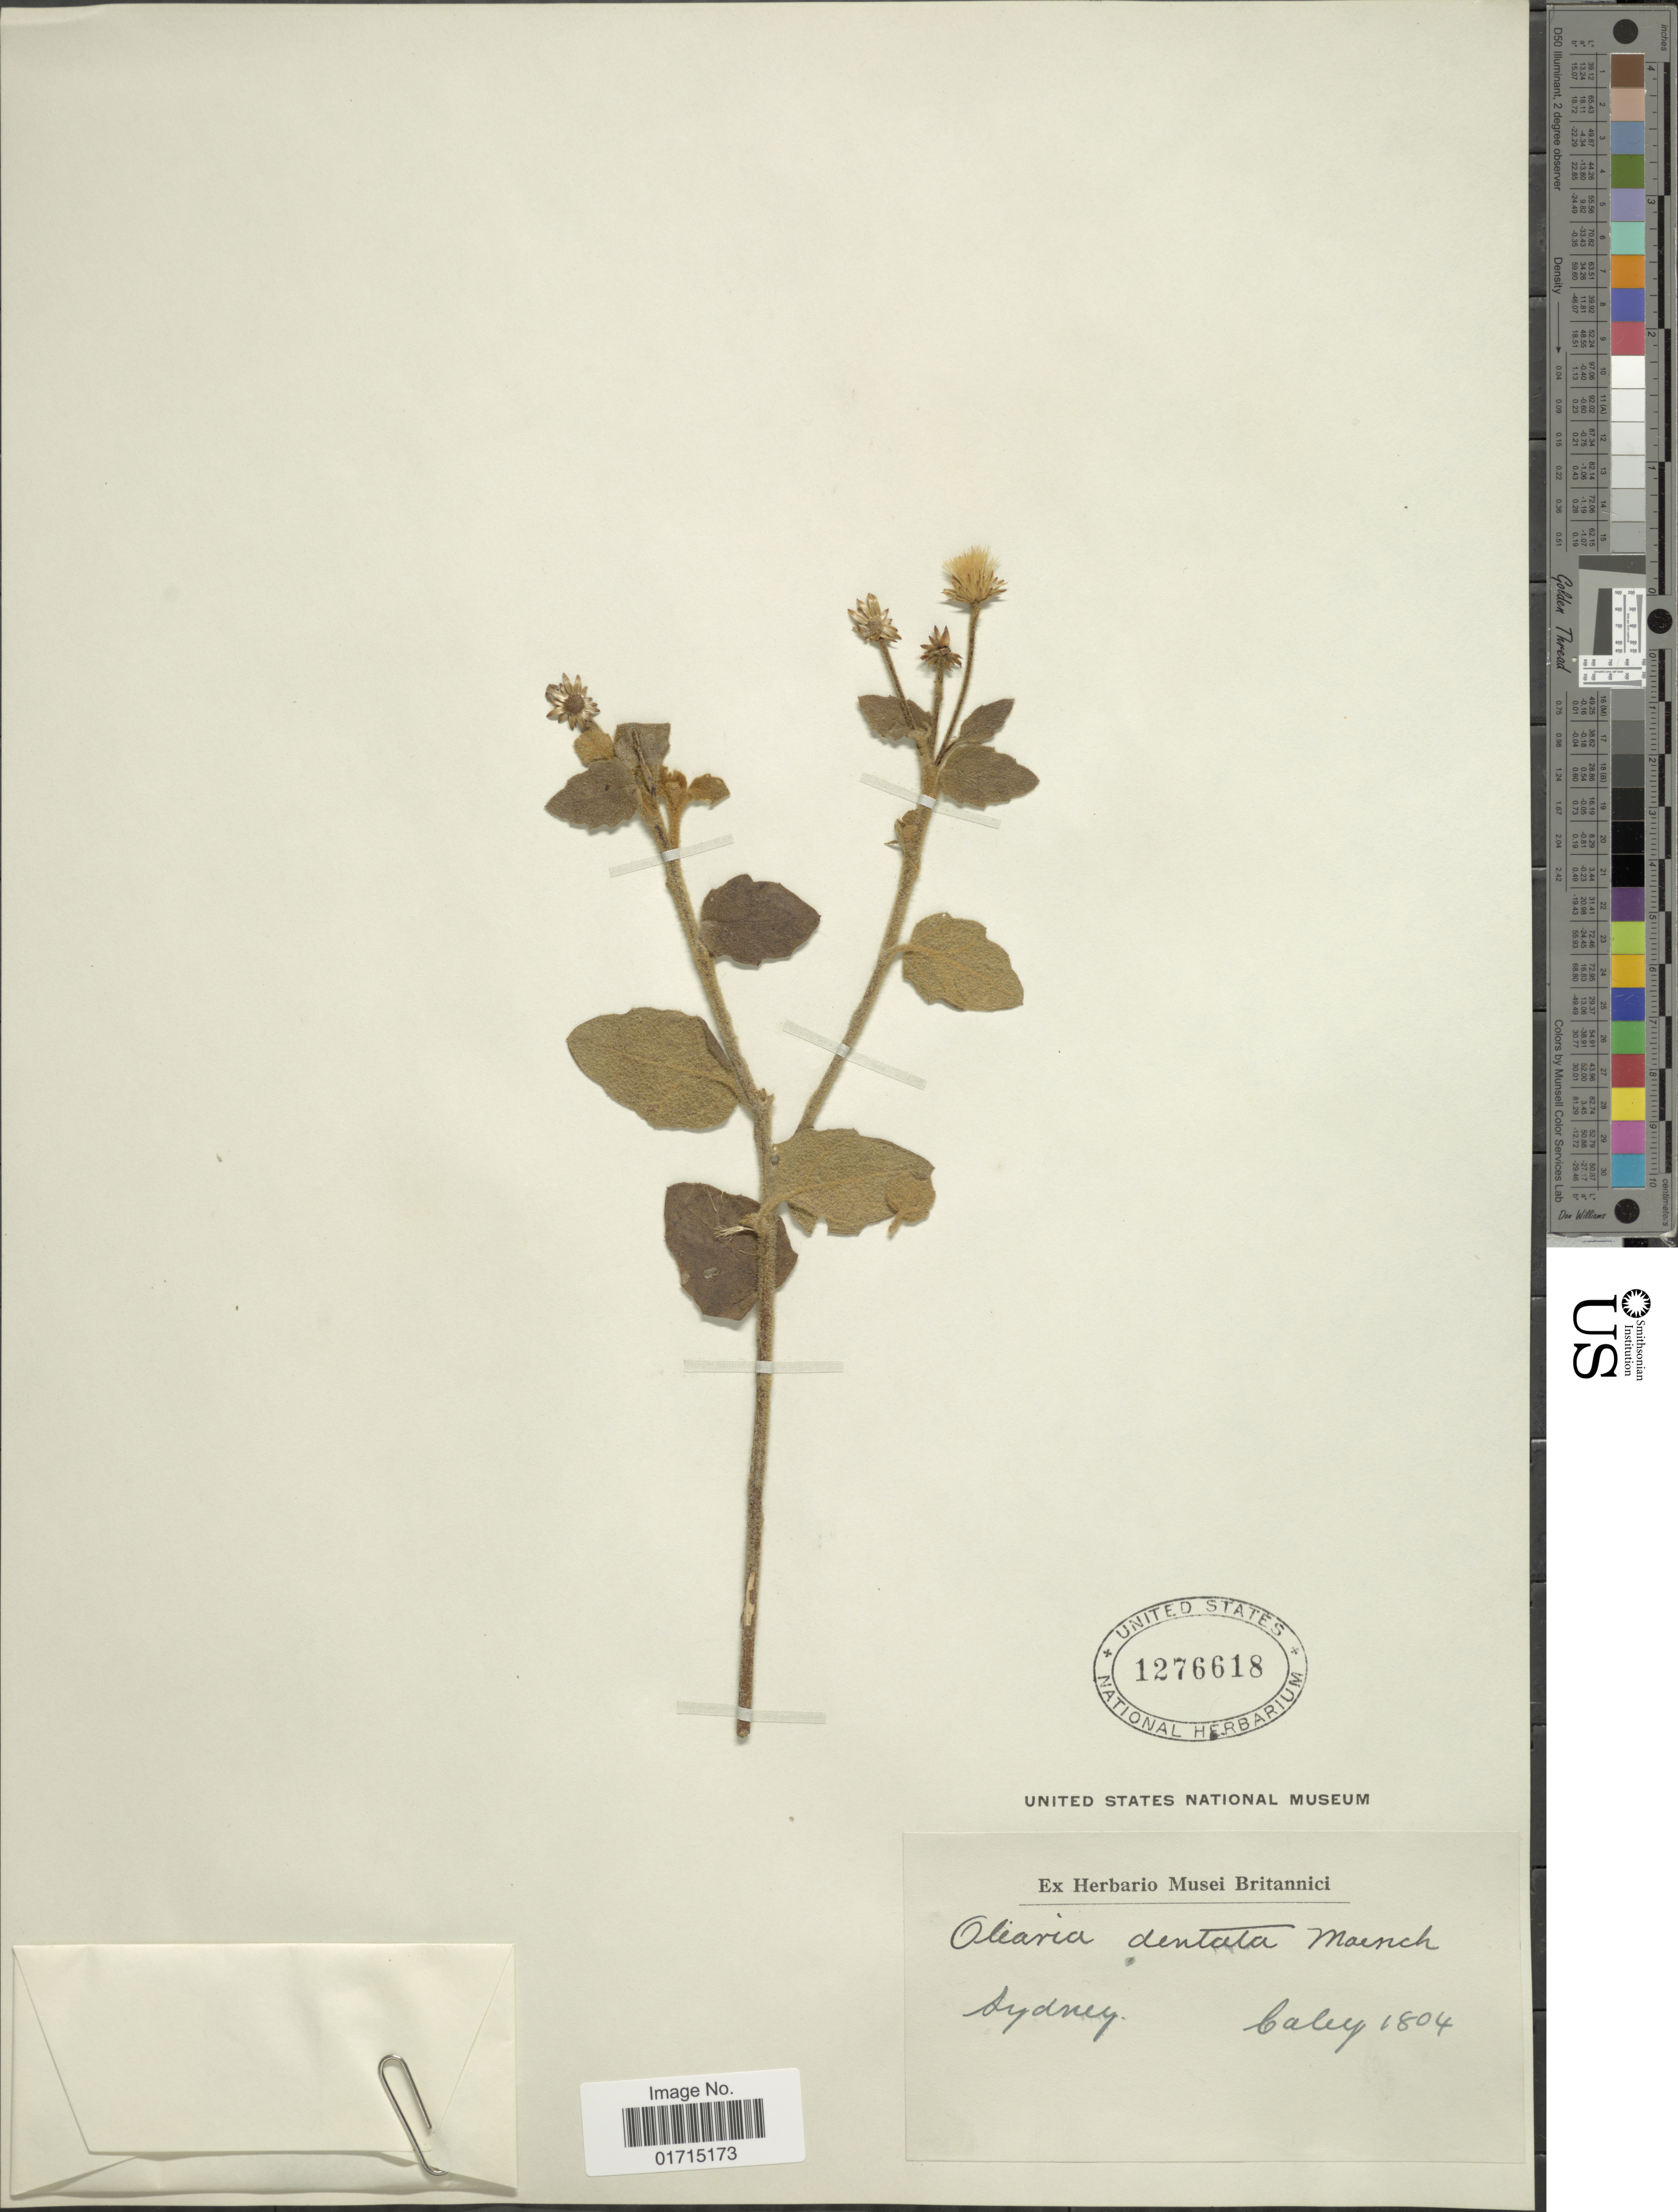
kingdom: Plantae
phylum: Tracheophyta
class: Magnoliopsida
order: Asterales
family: Asteraceae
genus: Olearia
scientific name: Olearia dentata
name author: Moench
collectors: -. Caley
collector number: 1804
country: Australia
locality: Sydney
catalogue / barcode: US 1276618